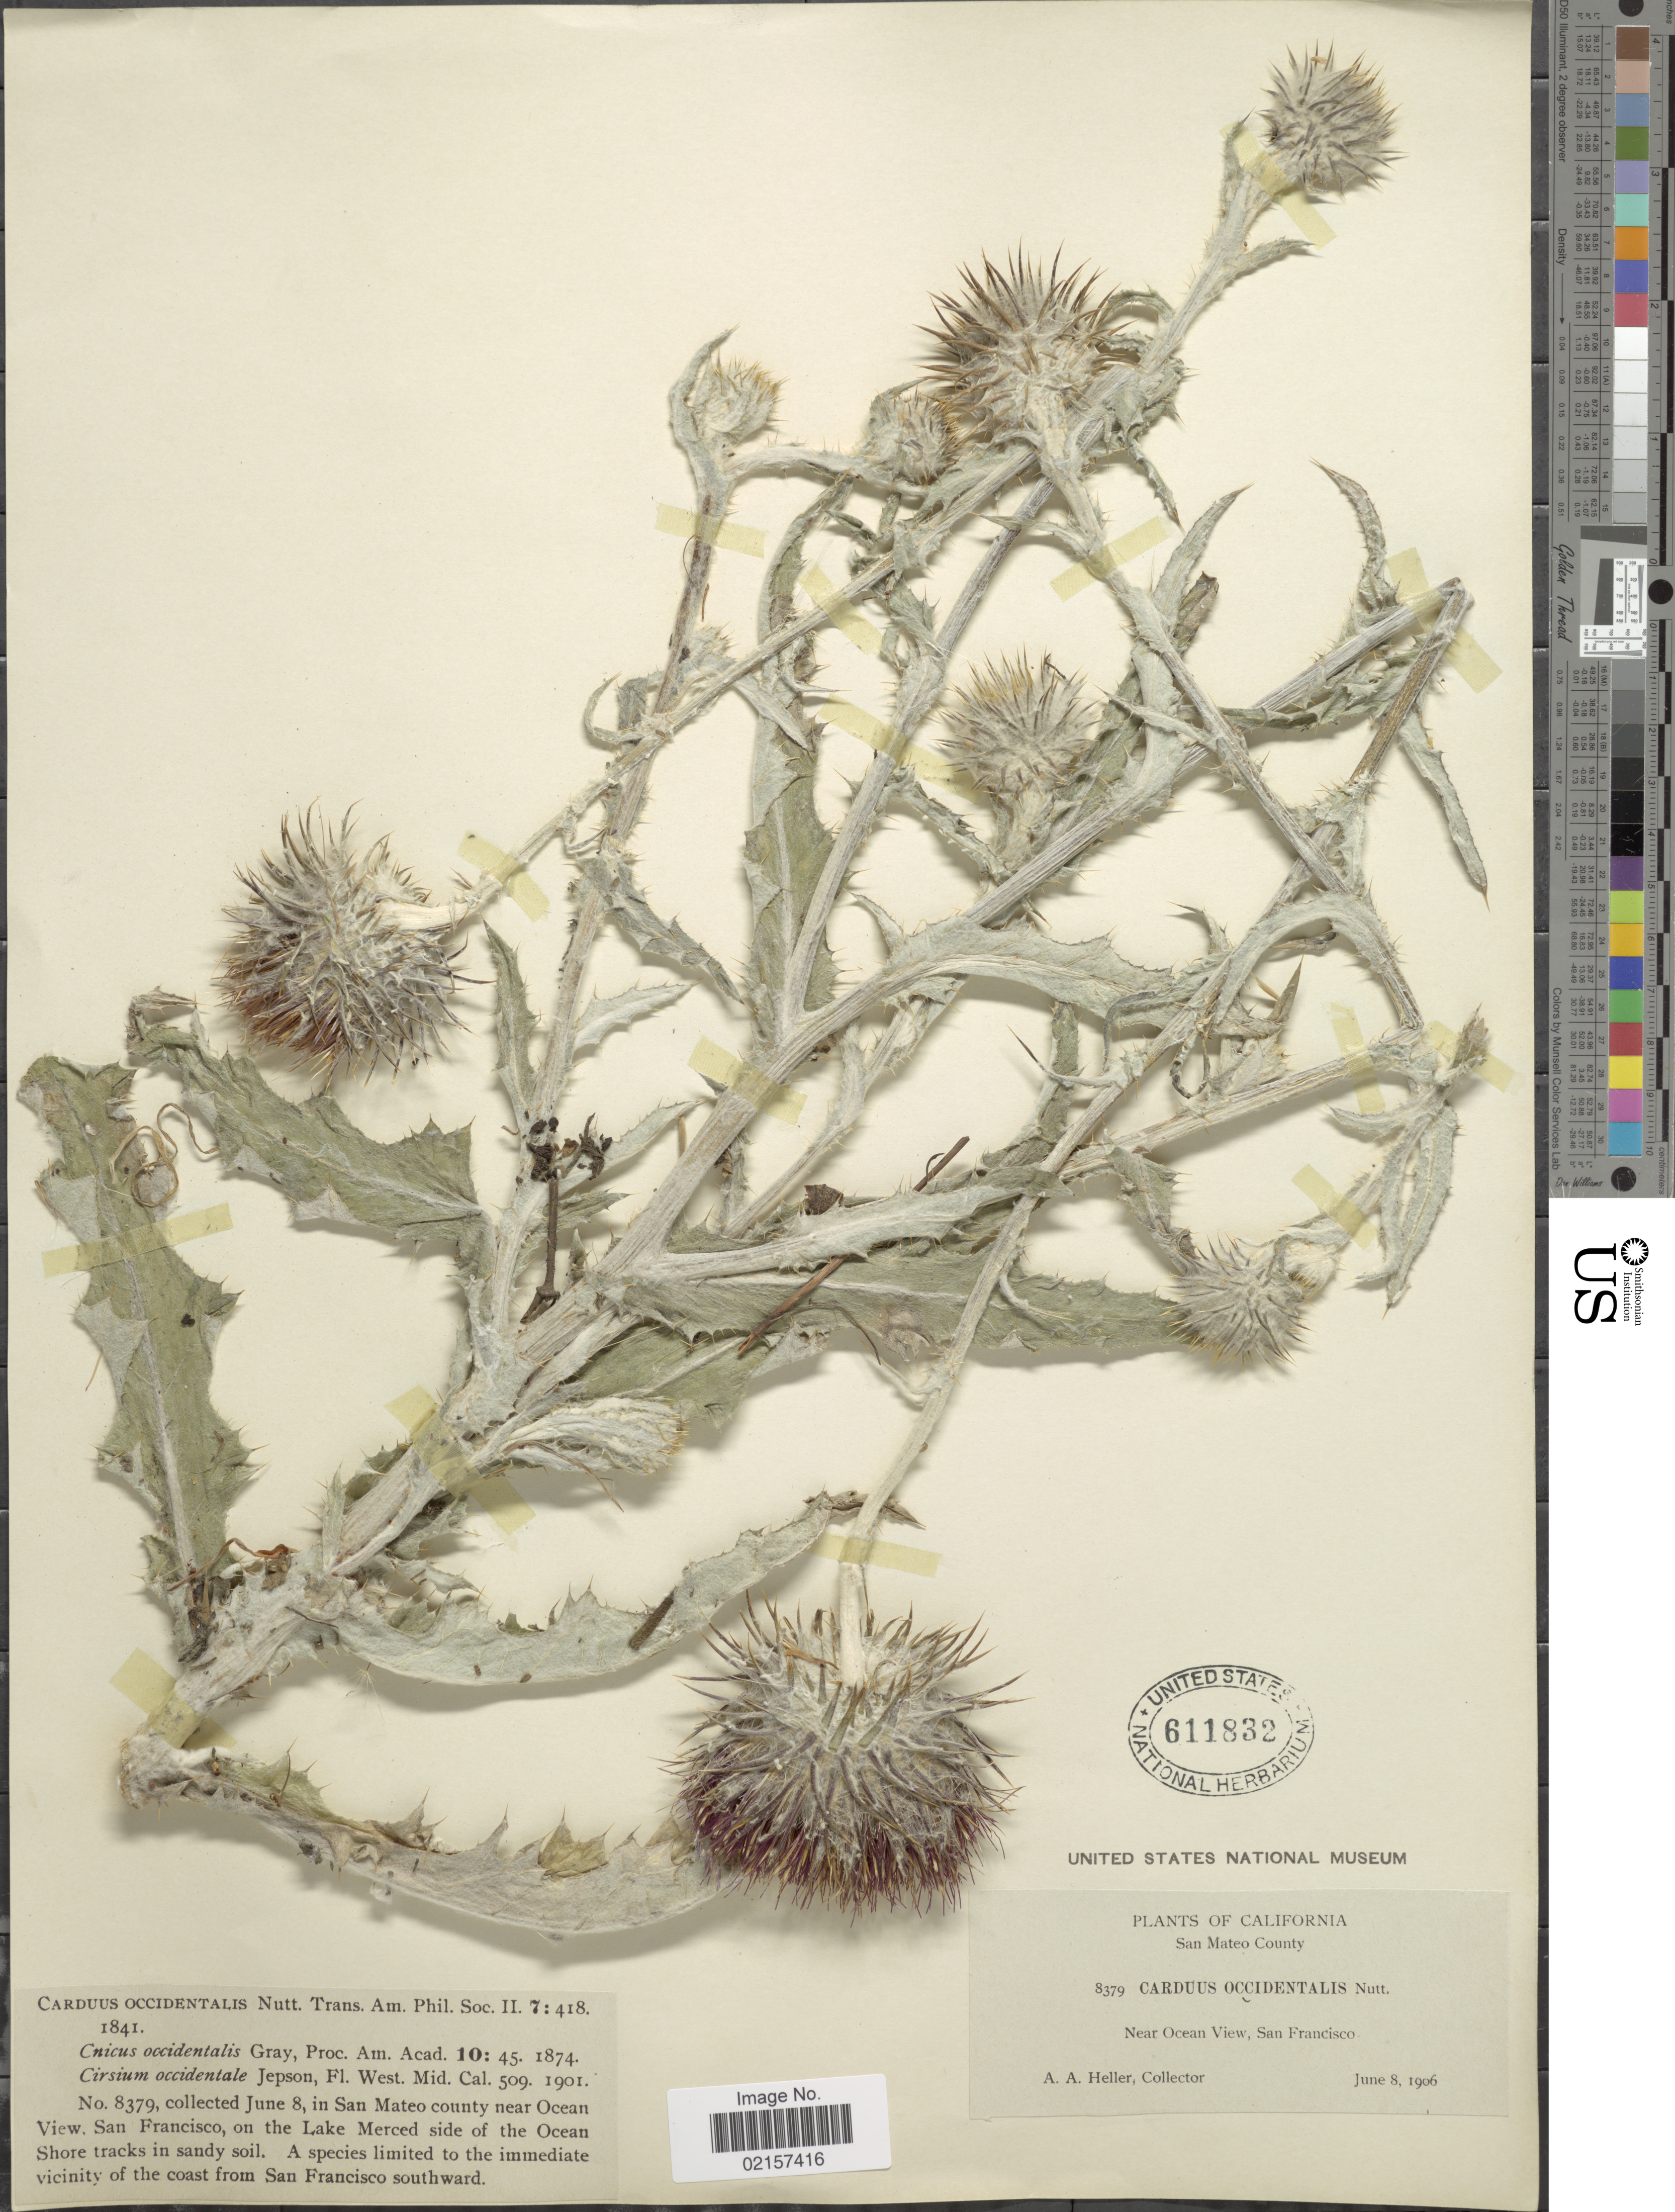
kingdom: Plantae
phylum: Tracheophyta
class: Magnoliopsida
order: Asterales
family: Asteraceae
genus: Cirsium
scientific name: Cirsium occidentale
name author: (Nutt.) Jeps.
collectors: A. A. Heller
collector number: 8379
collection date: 1906-06-08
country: United States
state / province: California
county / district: San Mateo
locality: San Mateo County, near Ocean View, San Francisco, on the Lake Merced side of the Oceam Shore tracks in sandy soil, a species limited to the immediate vicinity of the coast from San Francisco southward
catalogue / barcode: US 611832